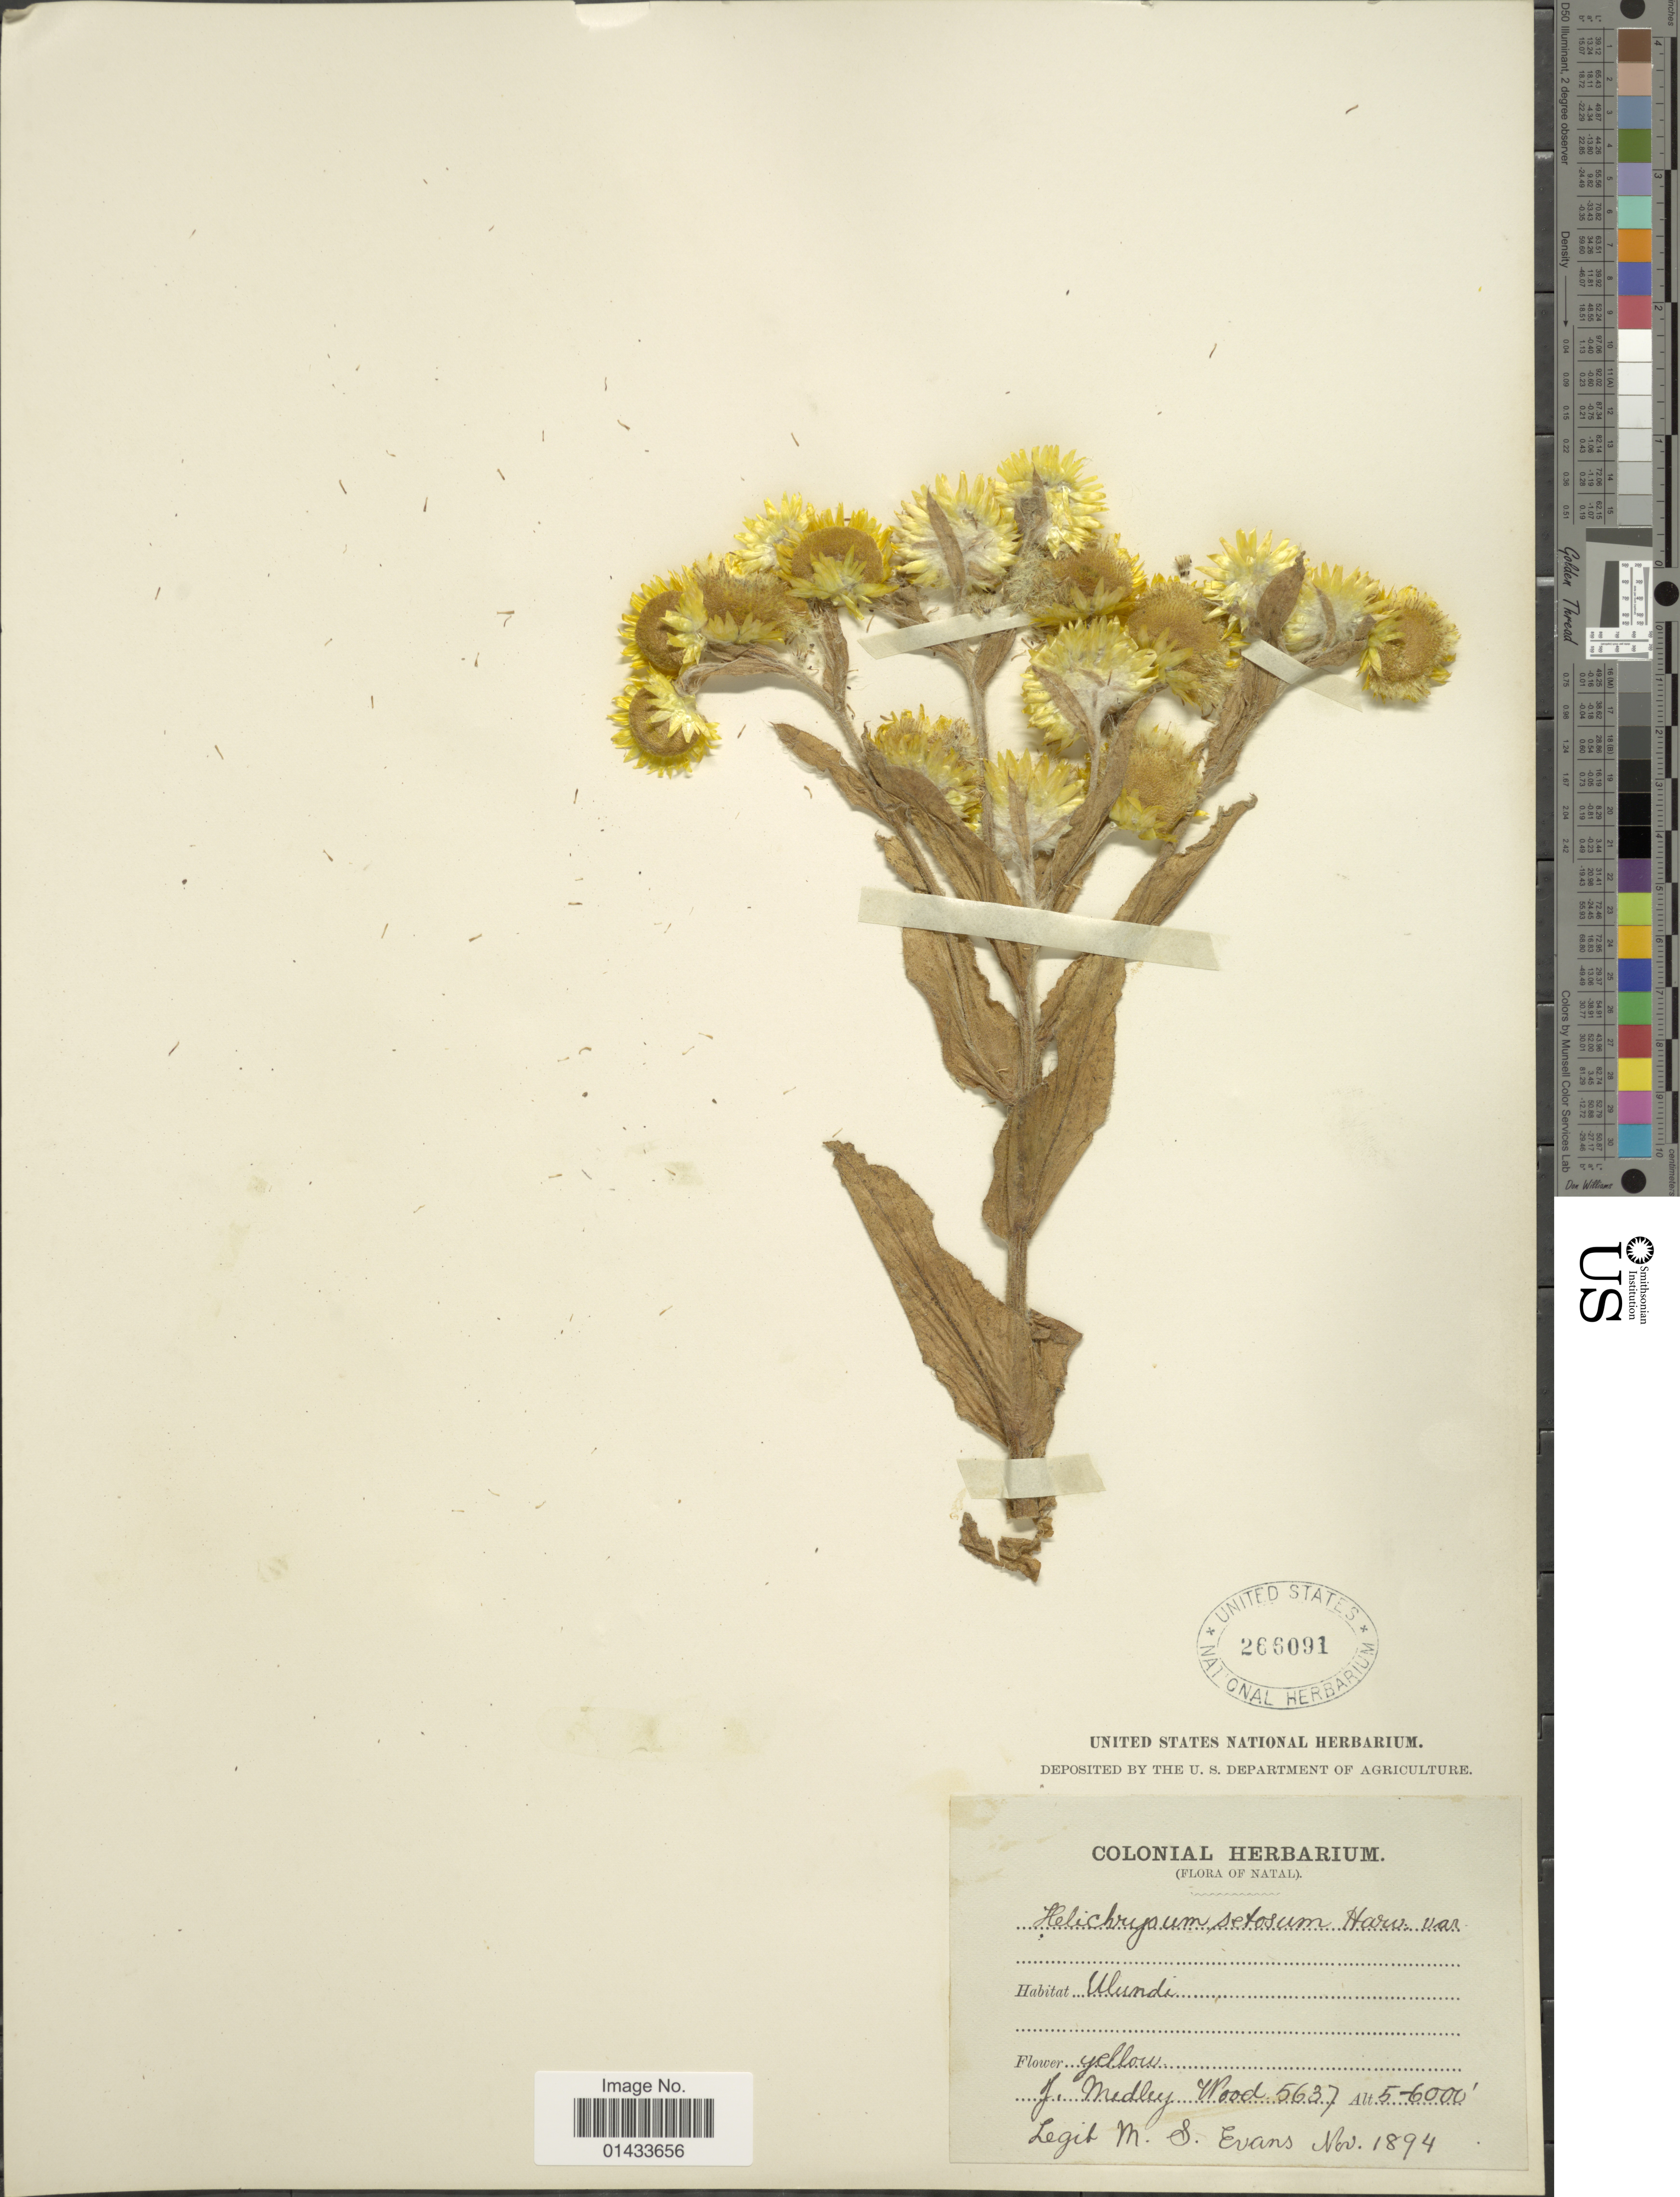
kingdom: Plantae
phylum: Tracheophyta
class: Magnoliopsida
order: Asterales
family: Asteraceae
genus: Helichrysum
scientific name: Helichrysum setosum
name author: Harv.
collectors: J. M. Wood & M. S. Evans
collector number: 5637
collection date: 1894-11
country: South Africa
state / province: KwaZulu-Natal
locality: Natal, Ulundi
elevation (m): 1524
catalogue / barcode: US 266091